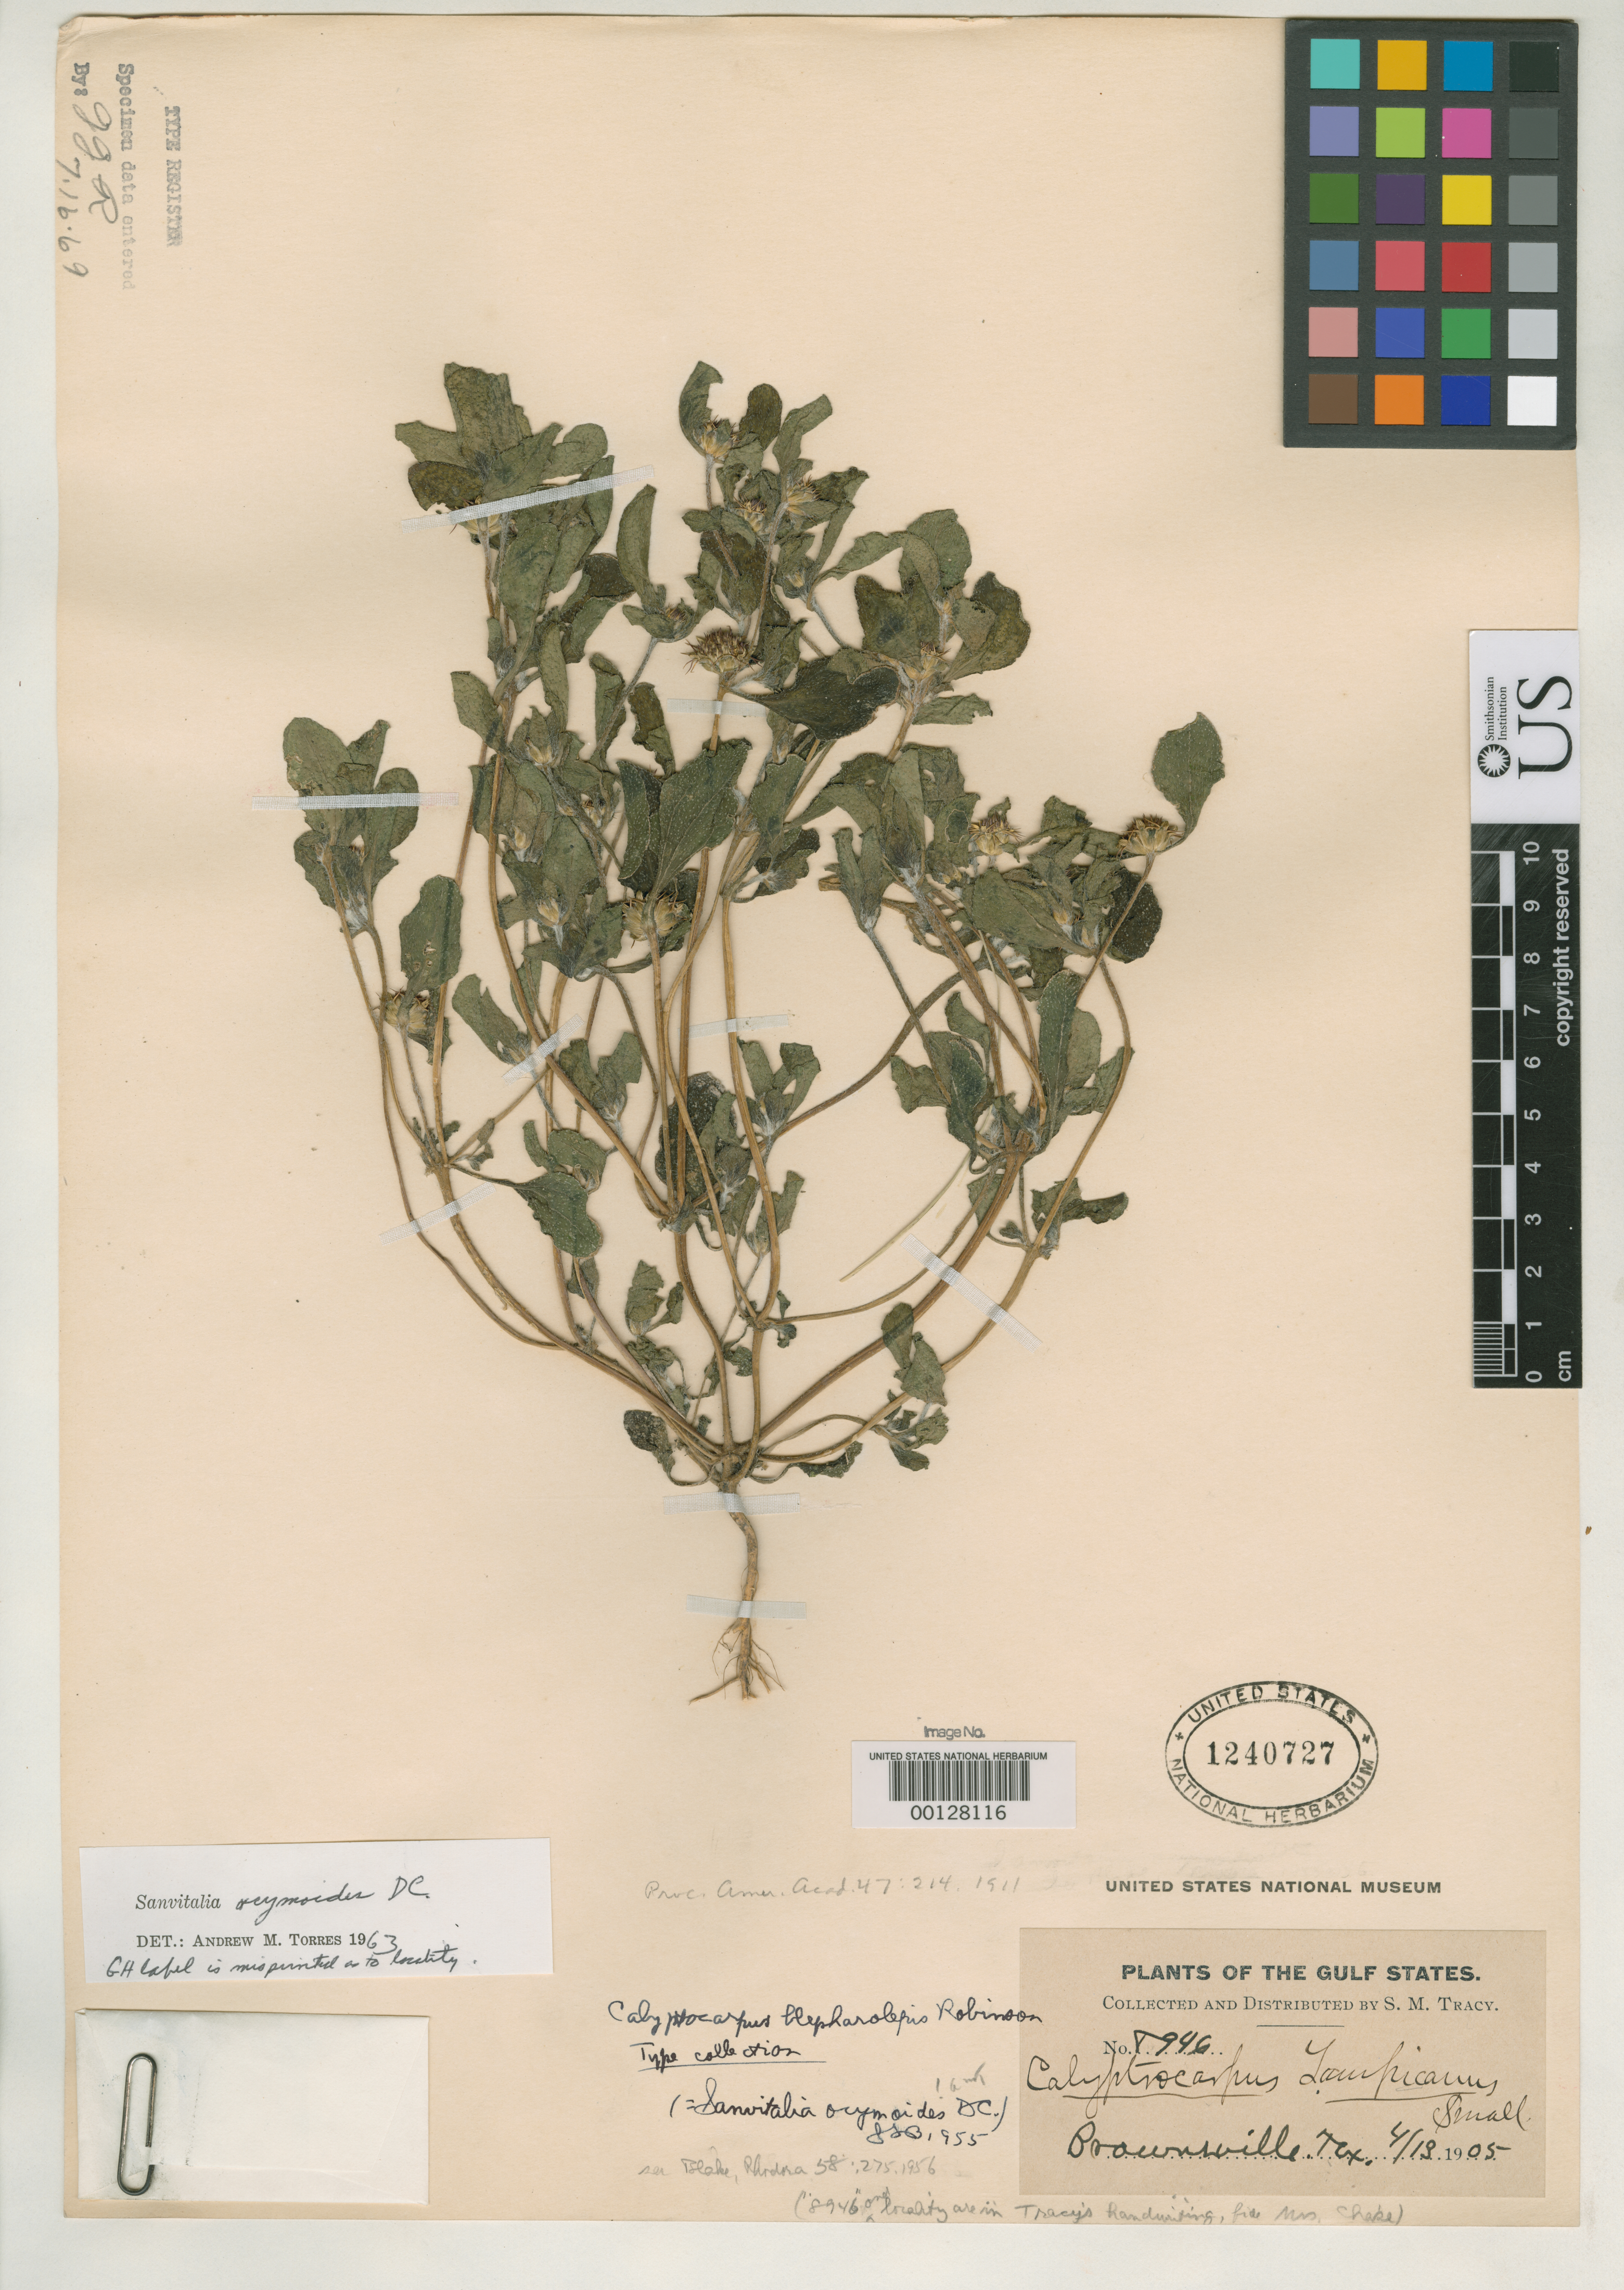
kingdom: Plantae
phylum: Tracheophyta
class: Magnoliopsida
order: Asterales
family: Asteraceae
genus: Calyptocarpus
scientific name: Calyptocarpus blepharolepis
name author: B.L. Rob.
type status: Isotype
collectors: S. M. Tracy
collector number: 8946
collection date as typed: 13 Apr 1905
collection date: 1905-04-13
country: United States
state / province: Texas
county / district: Cameron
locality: Brownsville.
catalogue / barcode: US 1240727